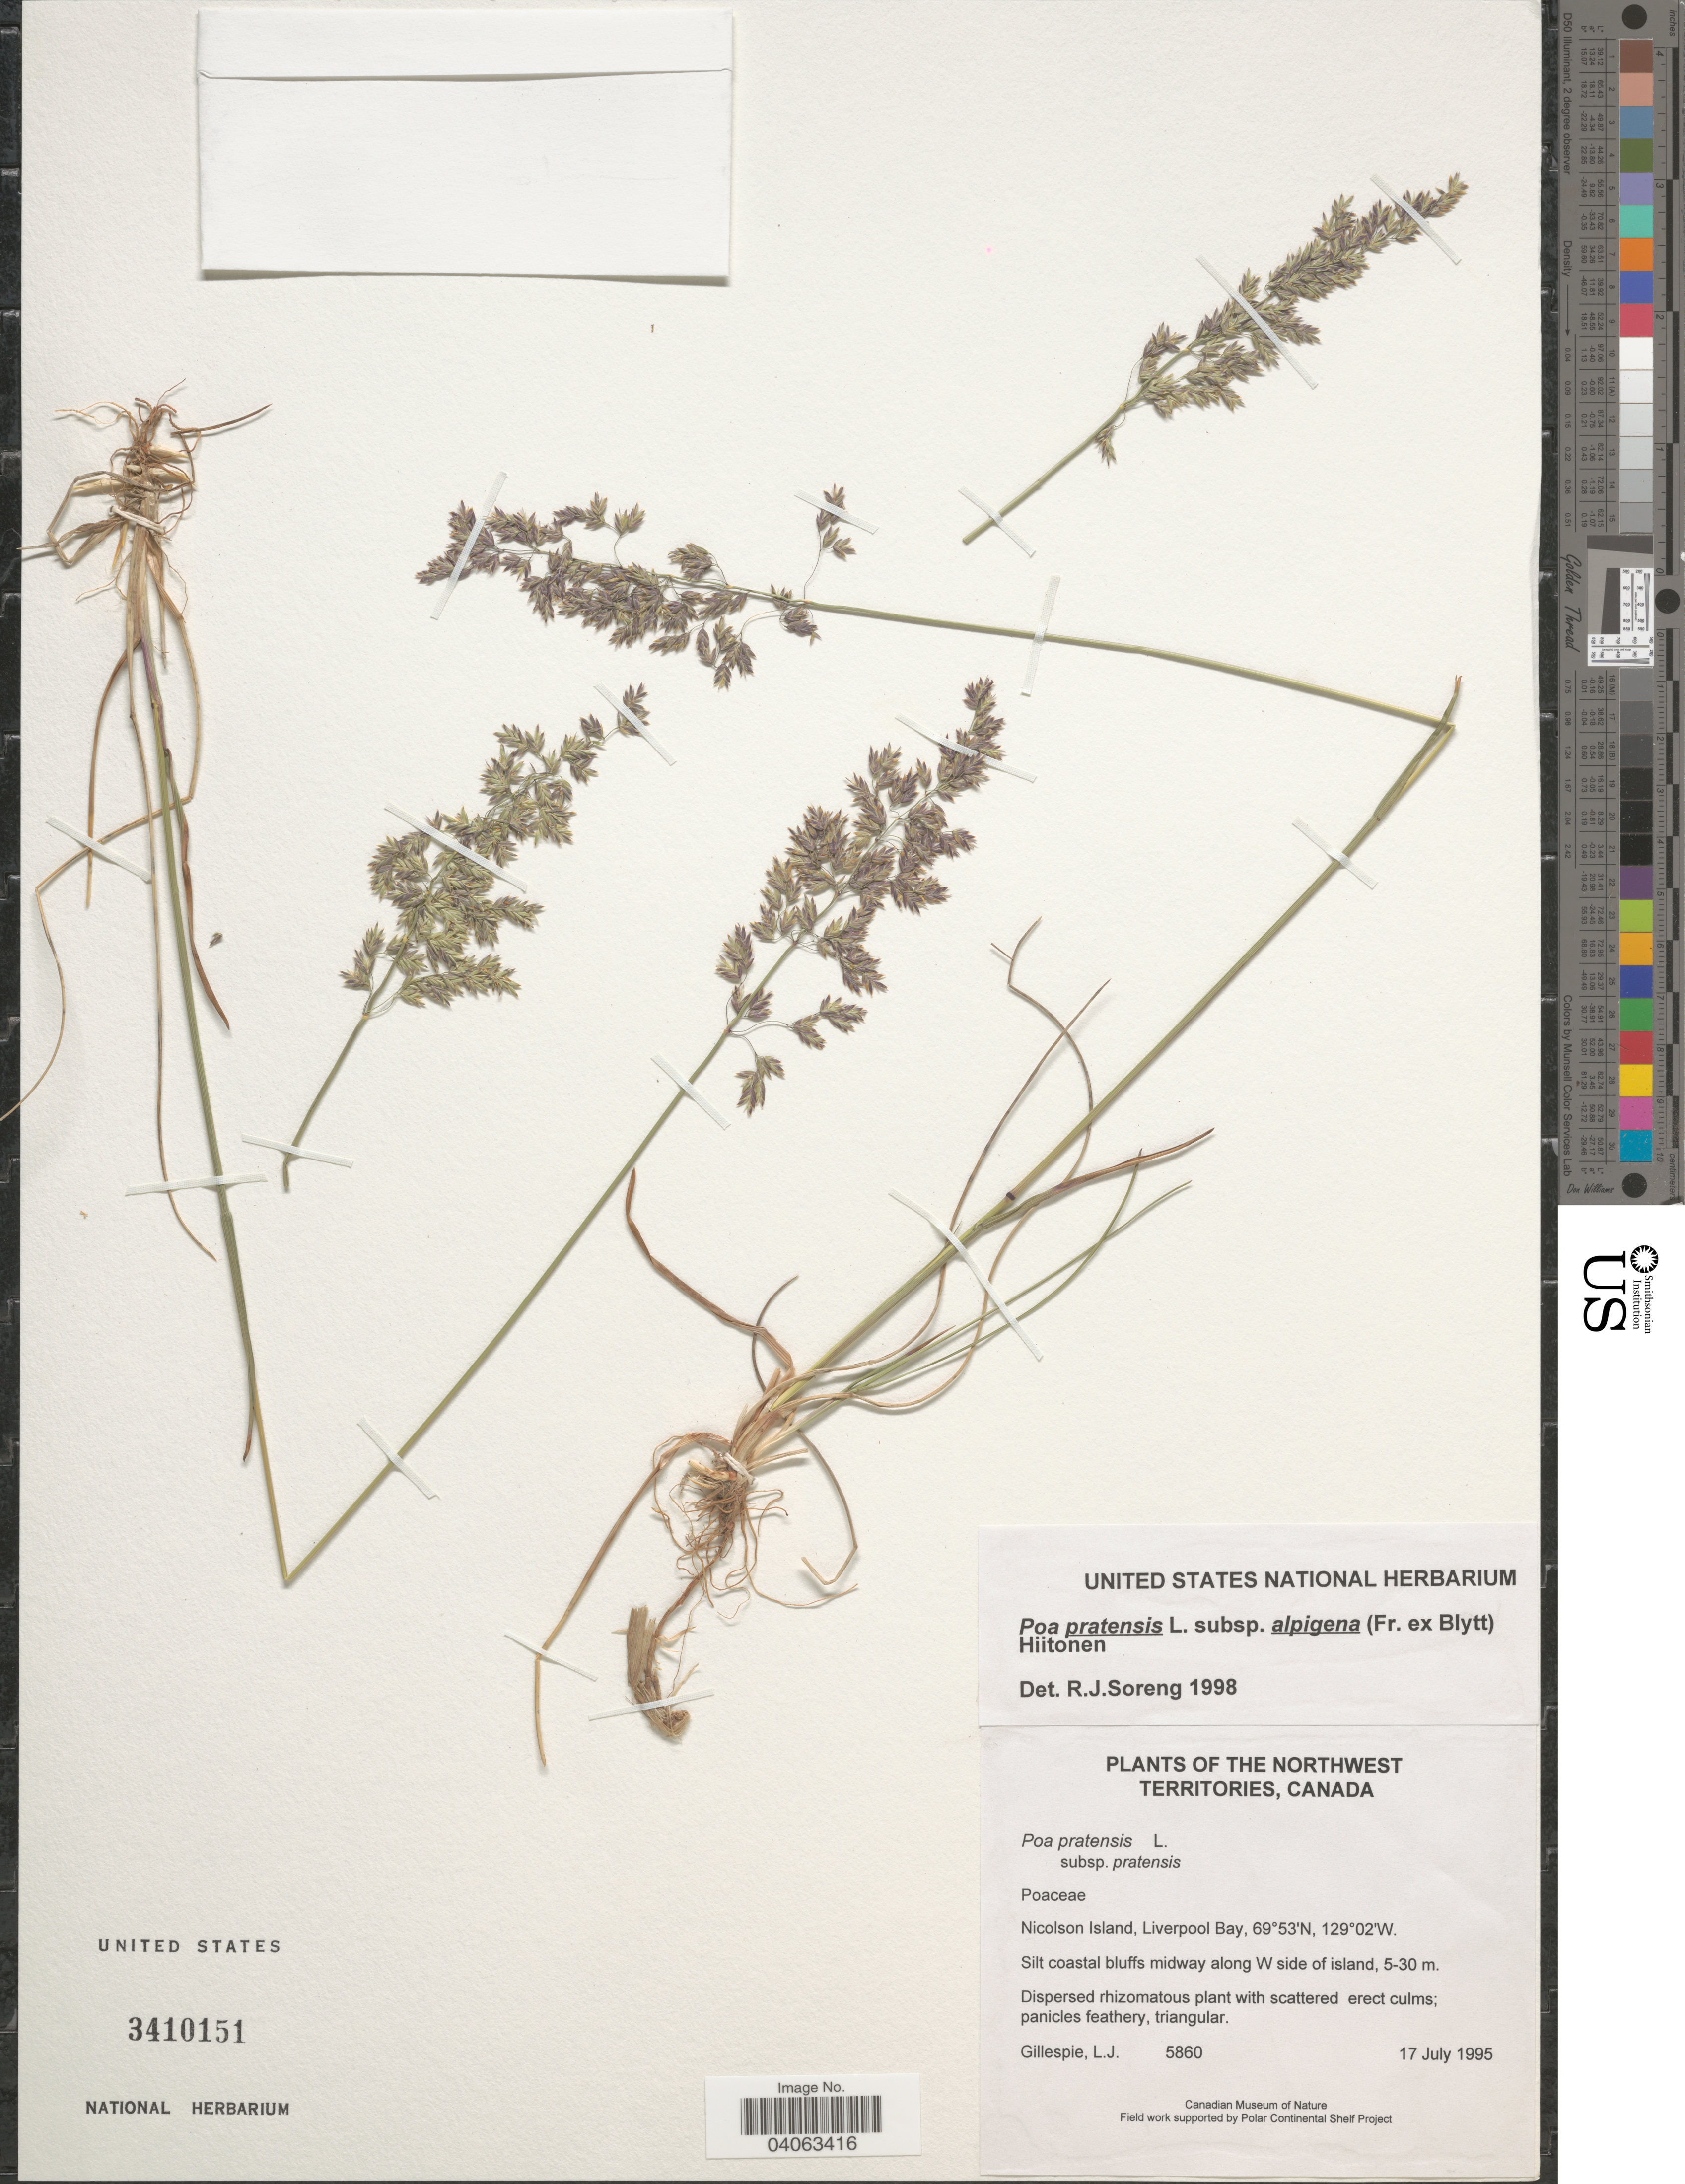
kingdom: Plantae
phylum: Tracheophyta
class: Liliopsida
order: Poales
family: Poaceae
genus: Poa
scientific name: Poa pratensis subsp. alpigena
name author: (Lindm.) Hiitonen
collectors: L. Gillespie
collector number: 5860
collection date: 1995-07-17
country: Canada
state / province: Northwest Territories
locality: Nicolson Island, Liverpool Bay. Silt coastal bluffs midway along W side of island.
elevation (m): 5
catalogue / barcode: US 3410151